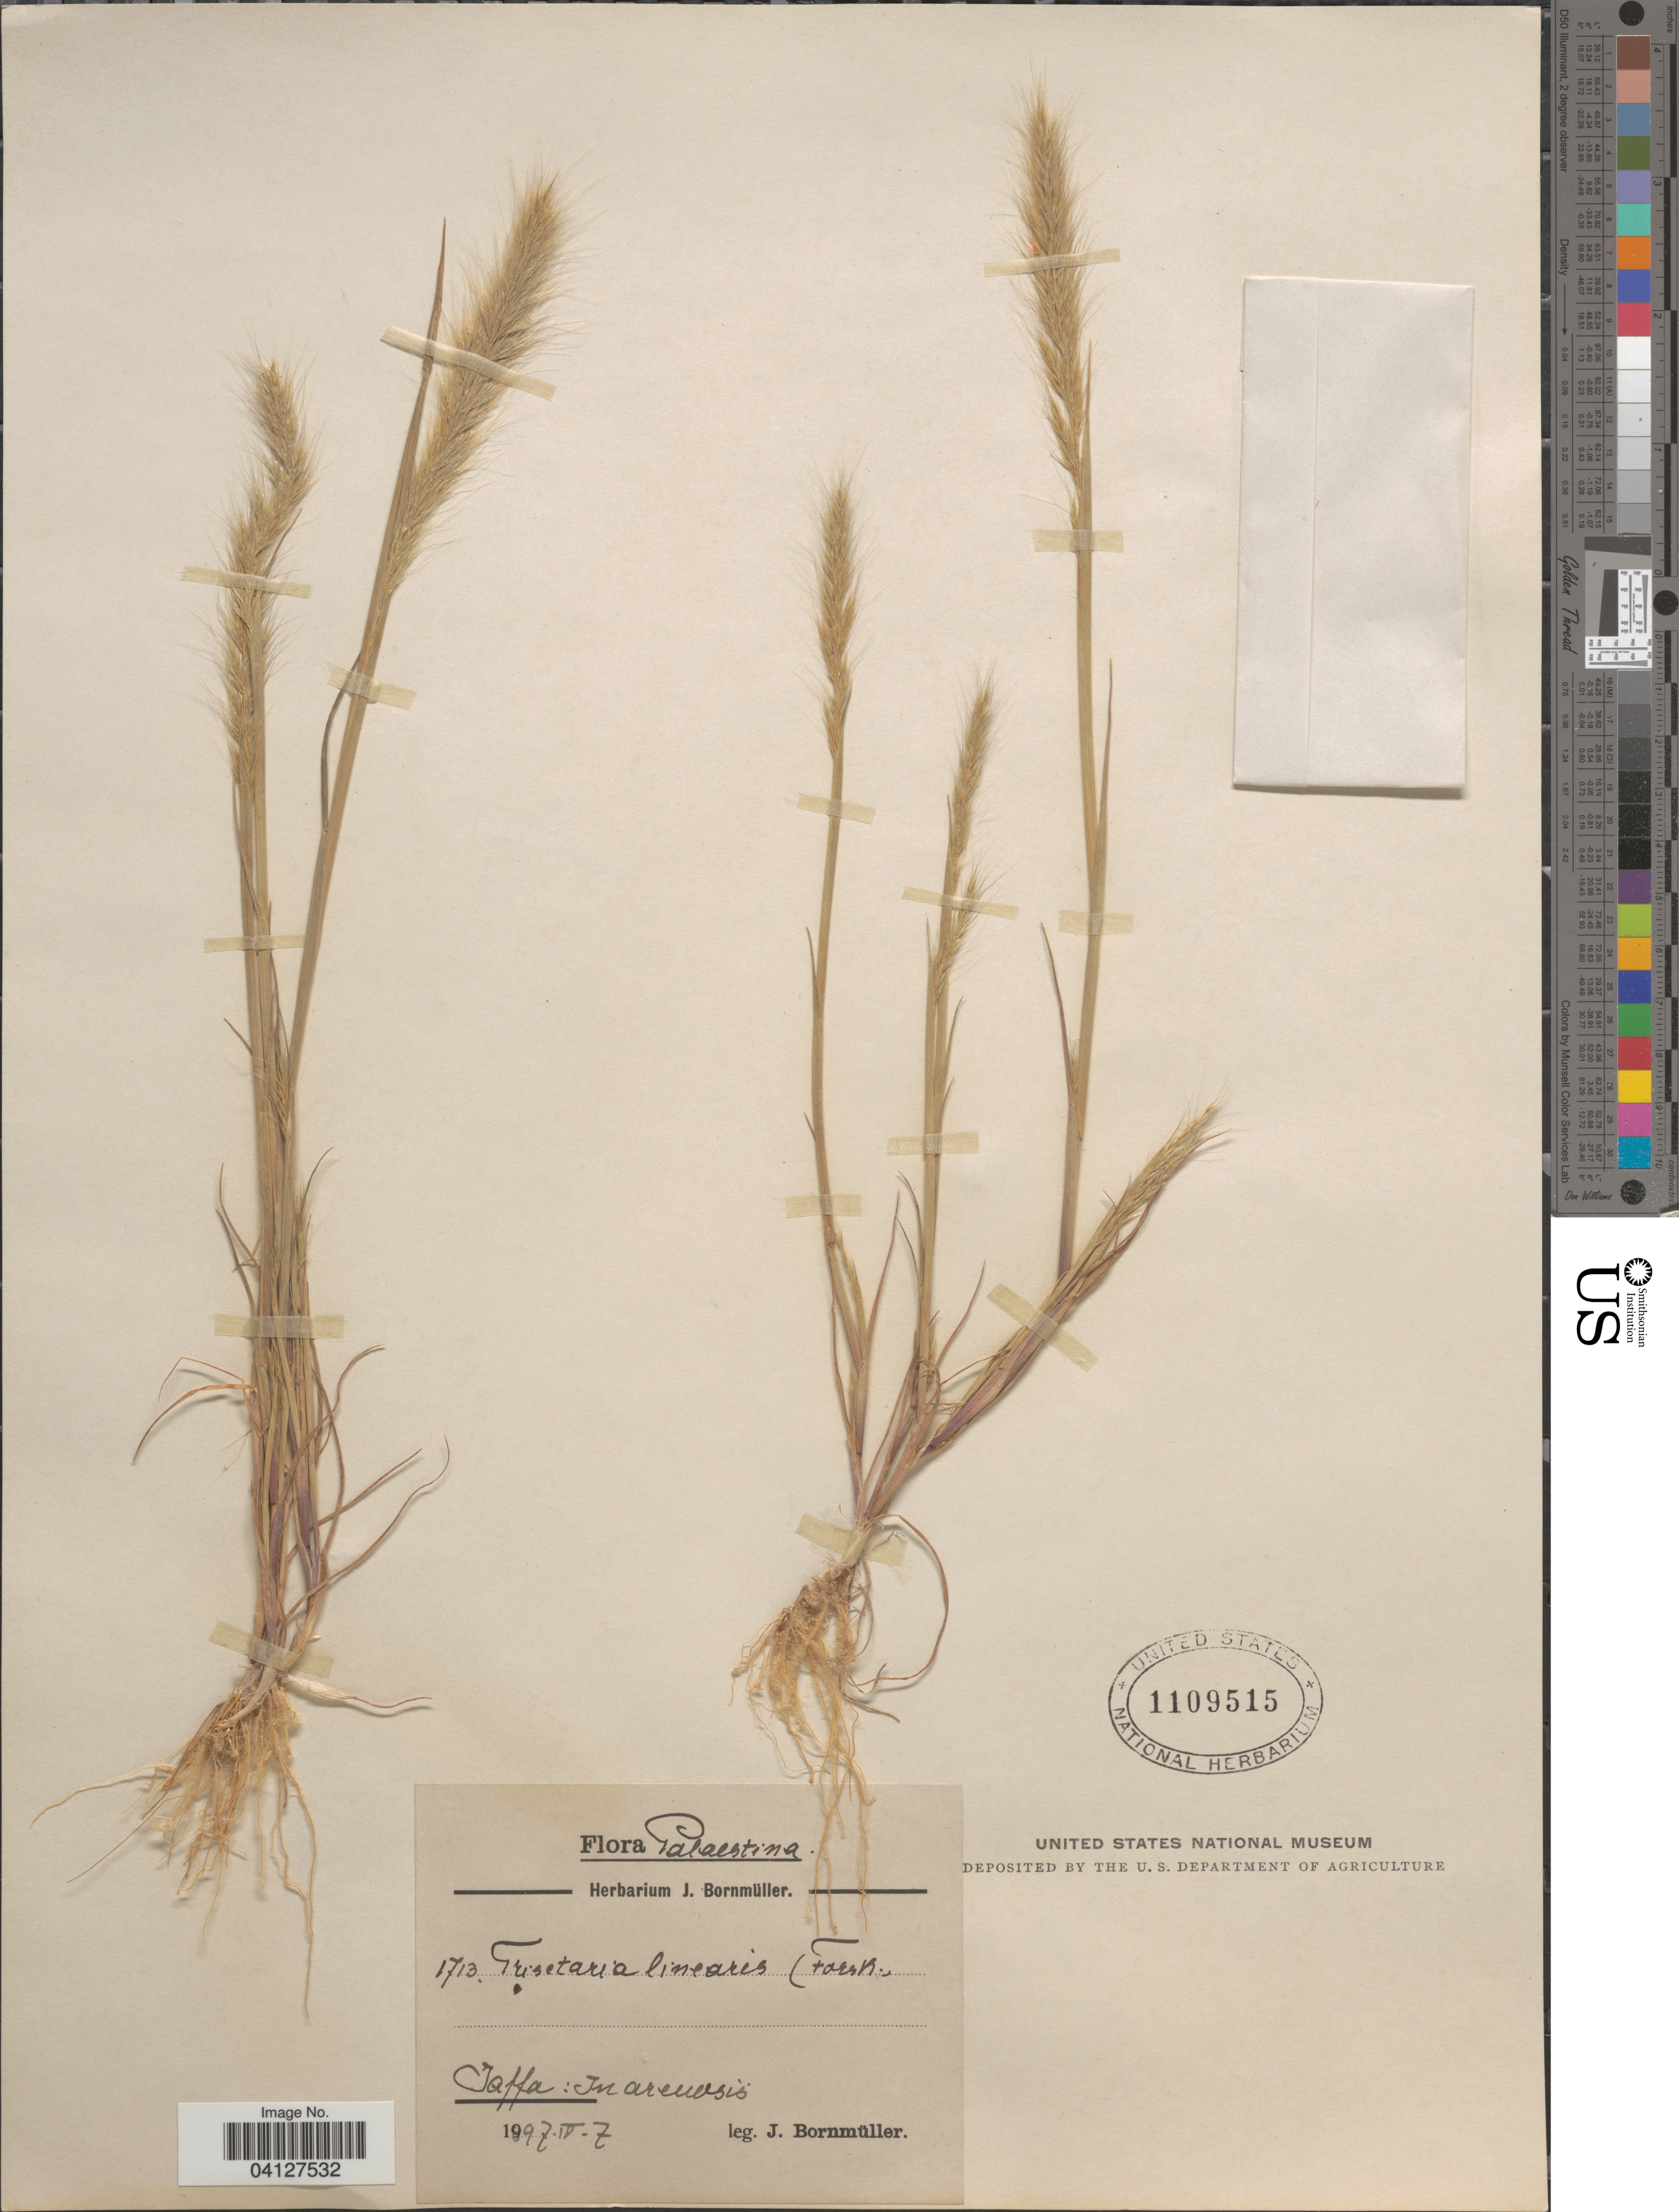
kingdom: Plantae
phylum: Tracheophyta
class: Liliopsida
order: Poales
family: Poaceae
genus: Trisetaria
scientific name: Trisetaria linearis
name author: Forssk.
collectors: J. Bornmüller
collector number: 1713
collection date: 1897-04-07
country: Israel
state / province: Tel Aviv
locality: Palaestina. Jaffa: In arenosis.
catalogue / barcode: US 1109515